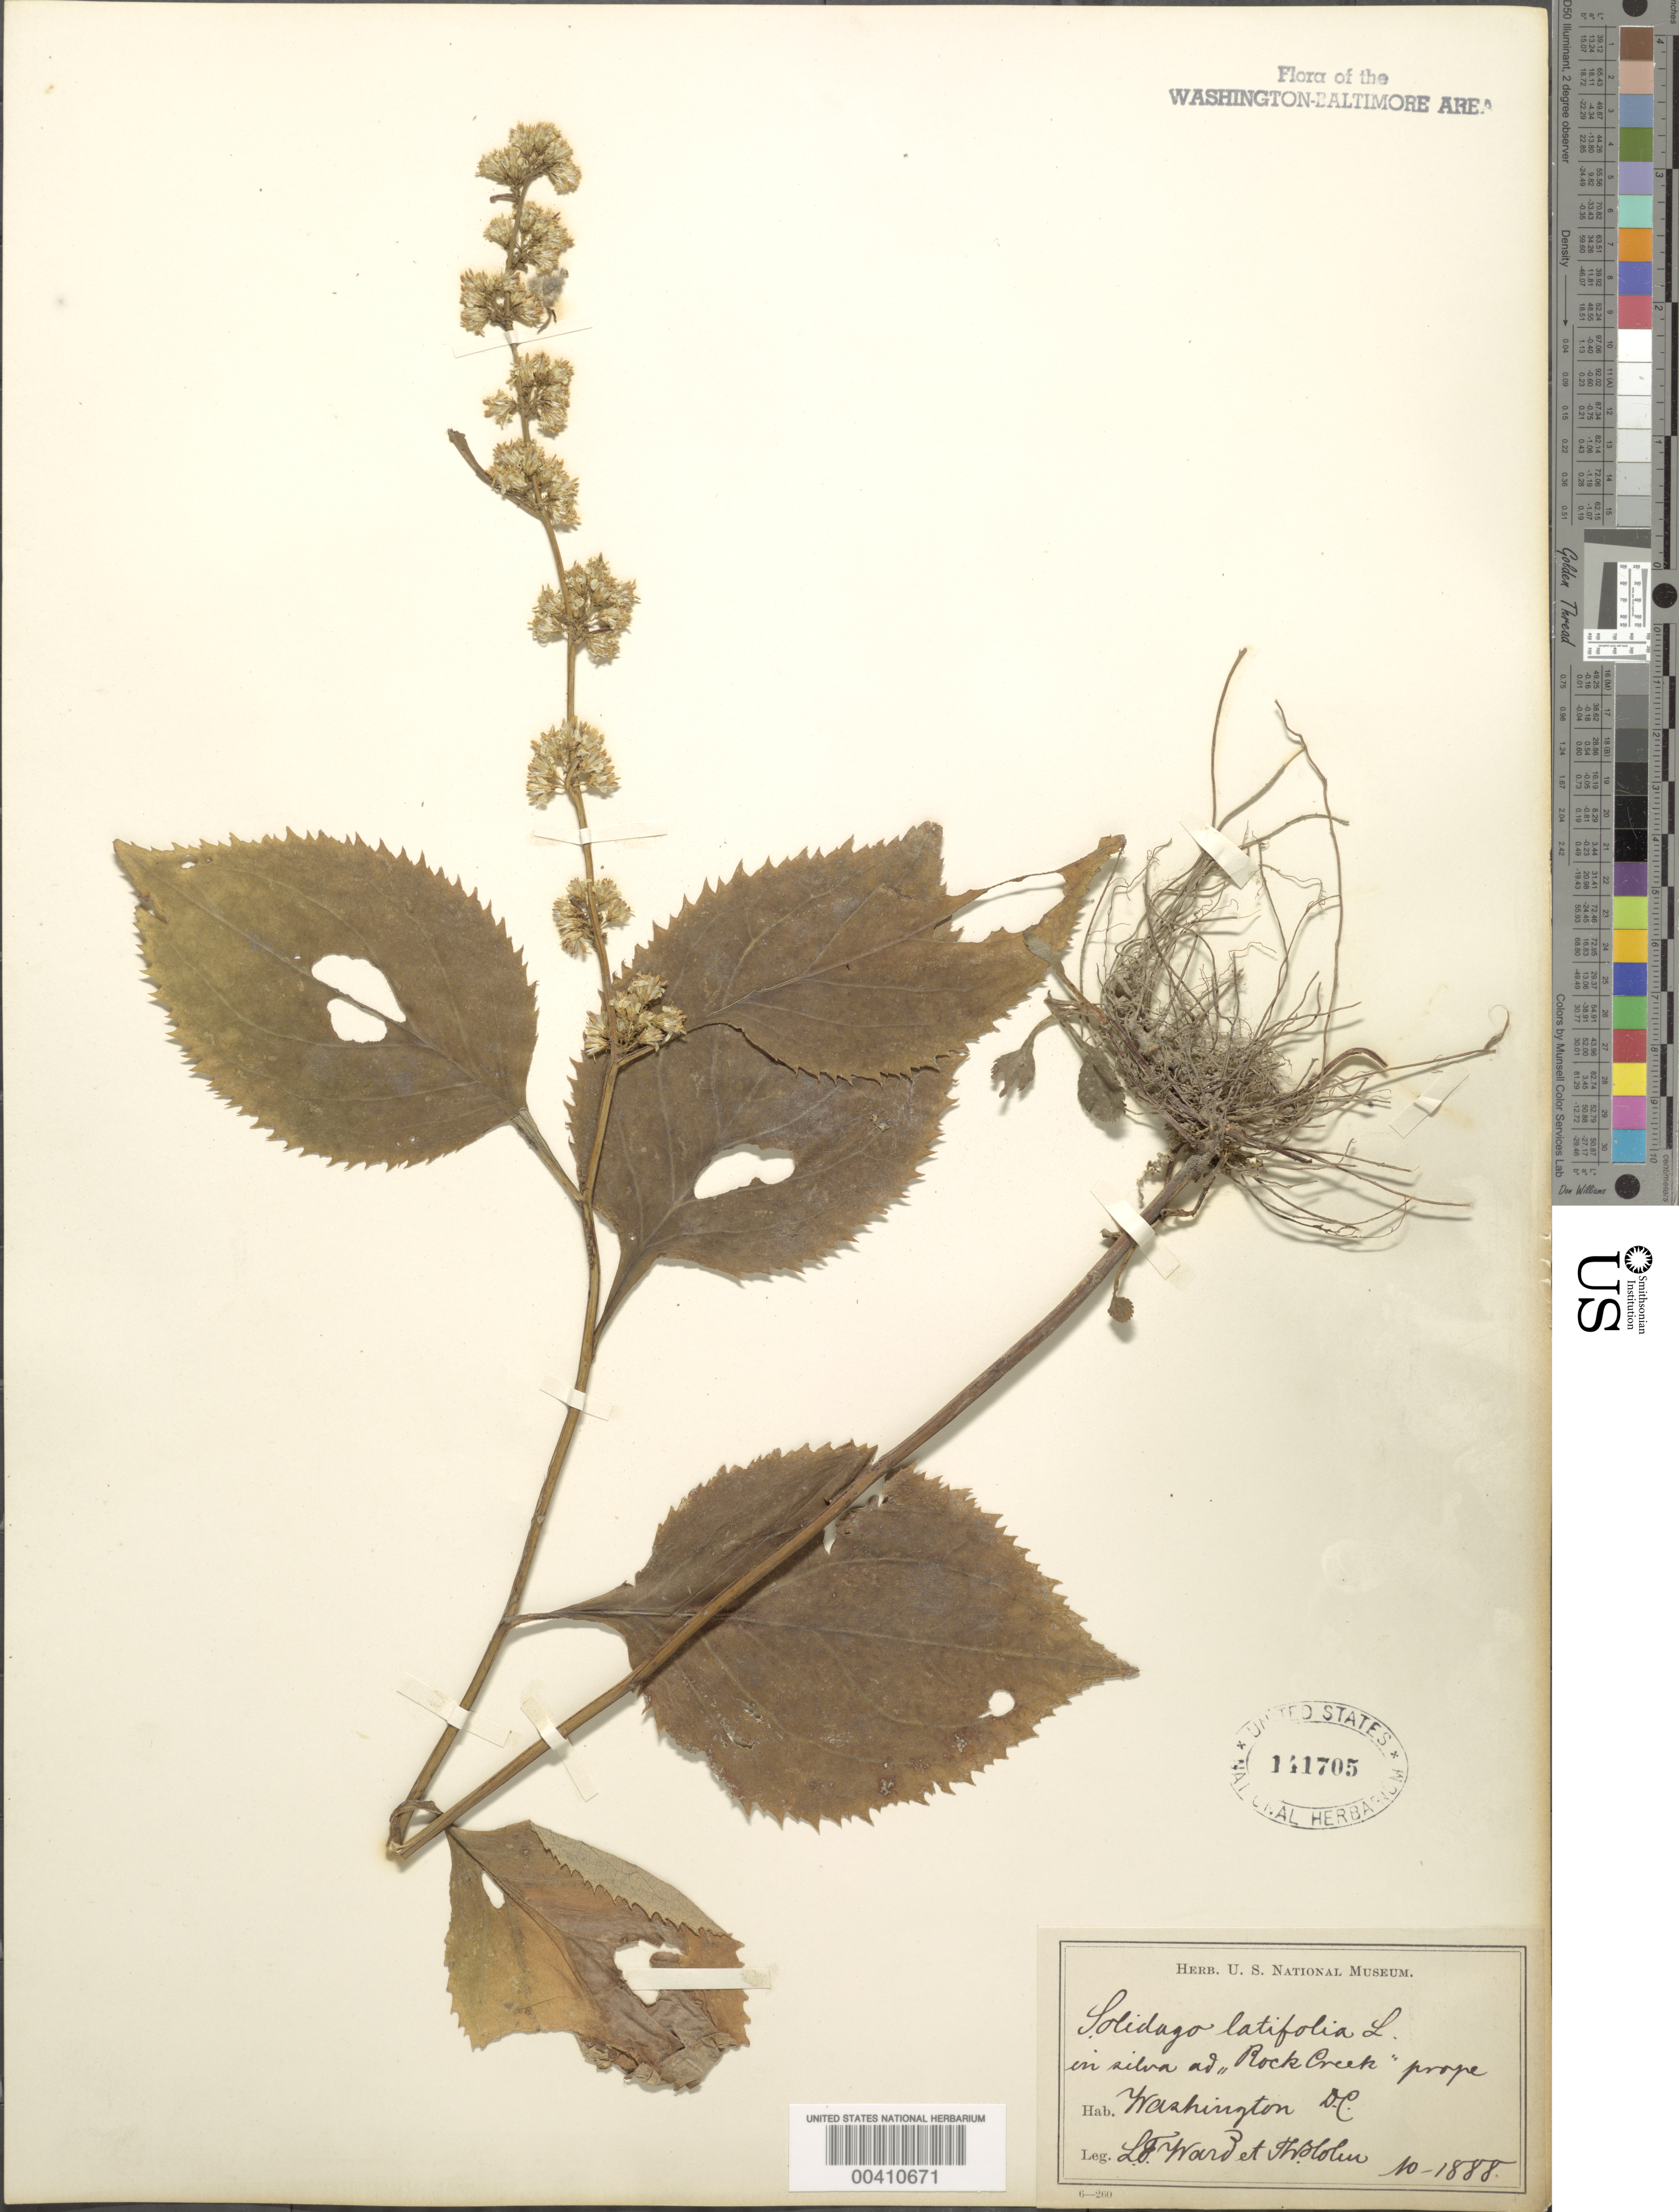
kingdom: Plantae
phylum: Tracheophyta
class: Magnoliopsida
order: Asterales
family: Asteraceae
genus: Solidago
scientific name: Solidago flexicaulis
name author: L.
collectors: L. F. Ward & T. Holm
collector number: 1888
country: United States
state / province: District of Columbia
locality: Rock Creek Rock Creek Park & vicinity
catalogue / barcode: US 141705